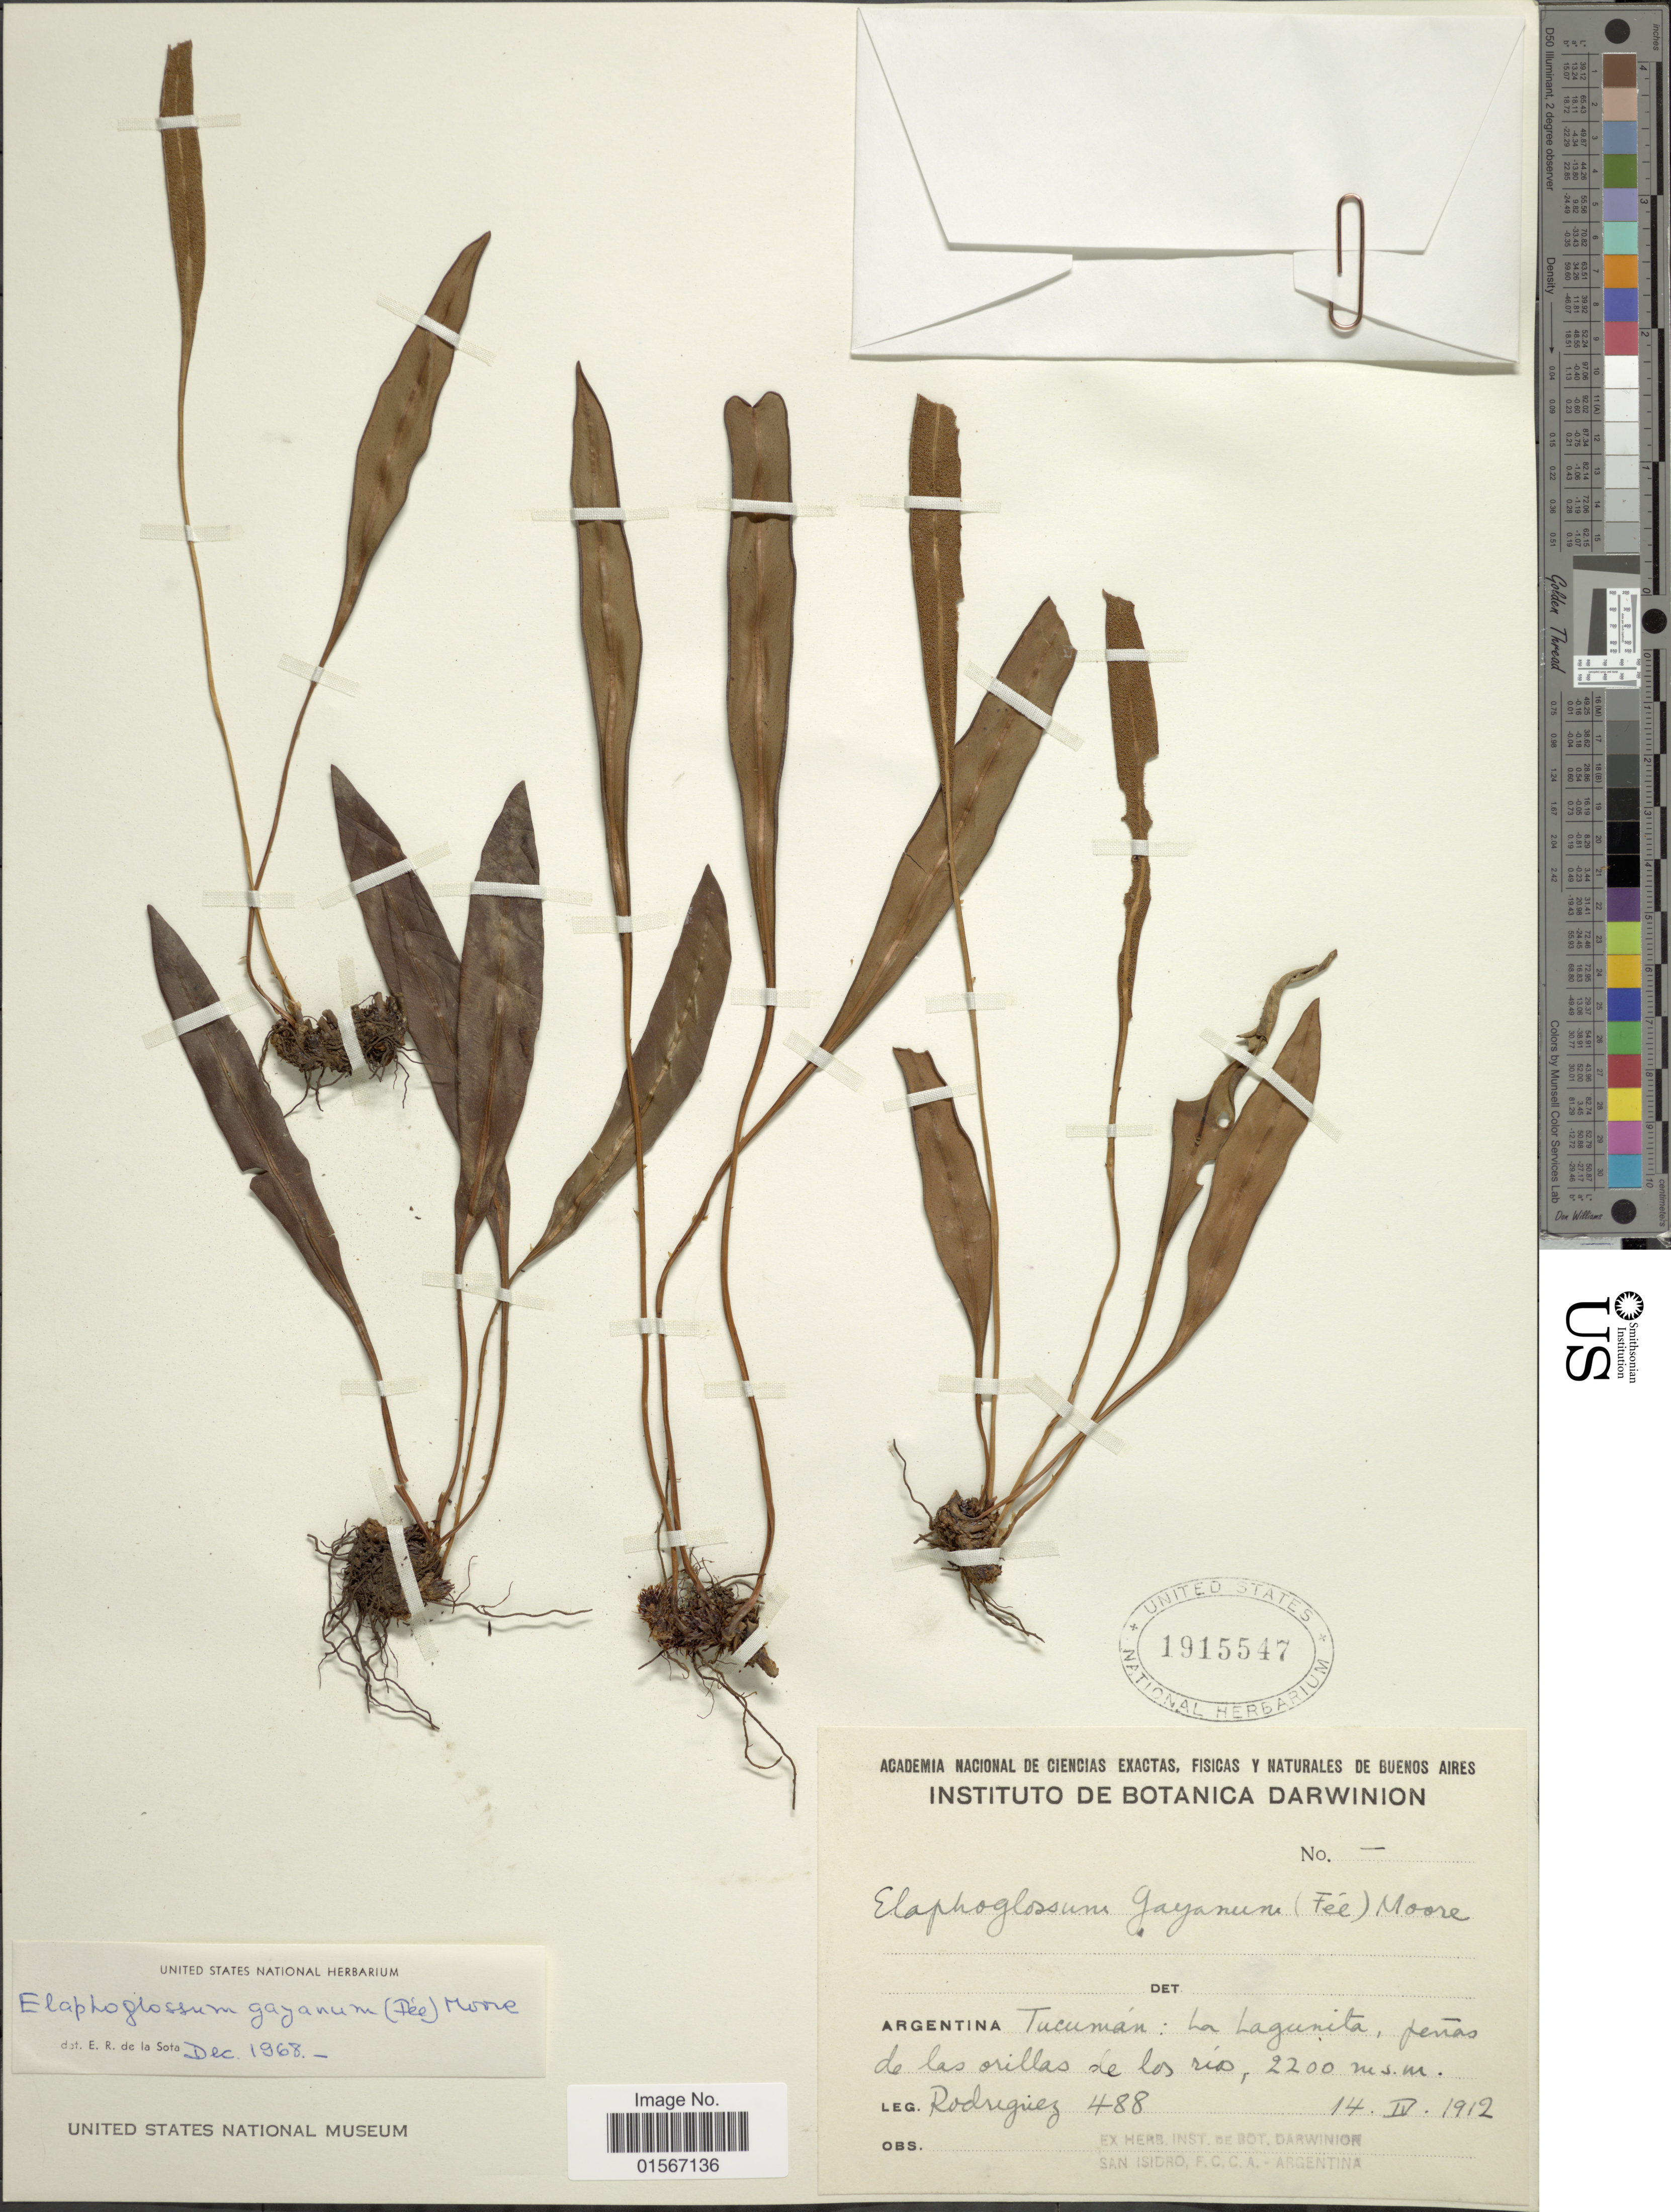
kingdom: Plantae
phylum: Tracheophyta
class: Polypodiopsida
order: Polypodiales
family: Dryopteridaceae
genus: Elaphoglossum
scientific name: Elaphoglossum minutum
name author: (Pohl ex Fée) T. Moore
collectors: Rodriguez, --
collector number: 488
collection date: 1912-04-14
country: Argentina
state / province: Tucuman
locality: La Lagunita, peñas de las orillas de los rio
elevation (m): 2200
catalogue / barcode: US 1915547